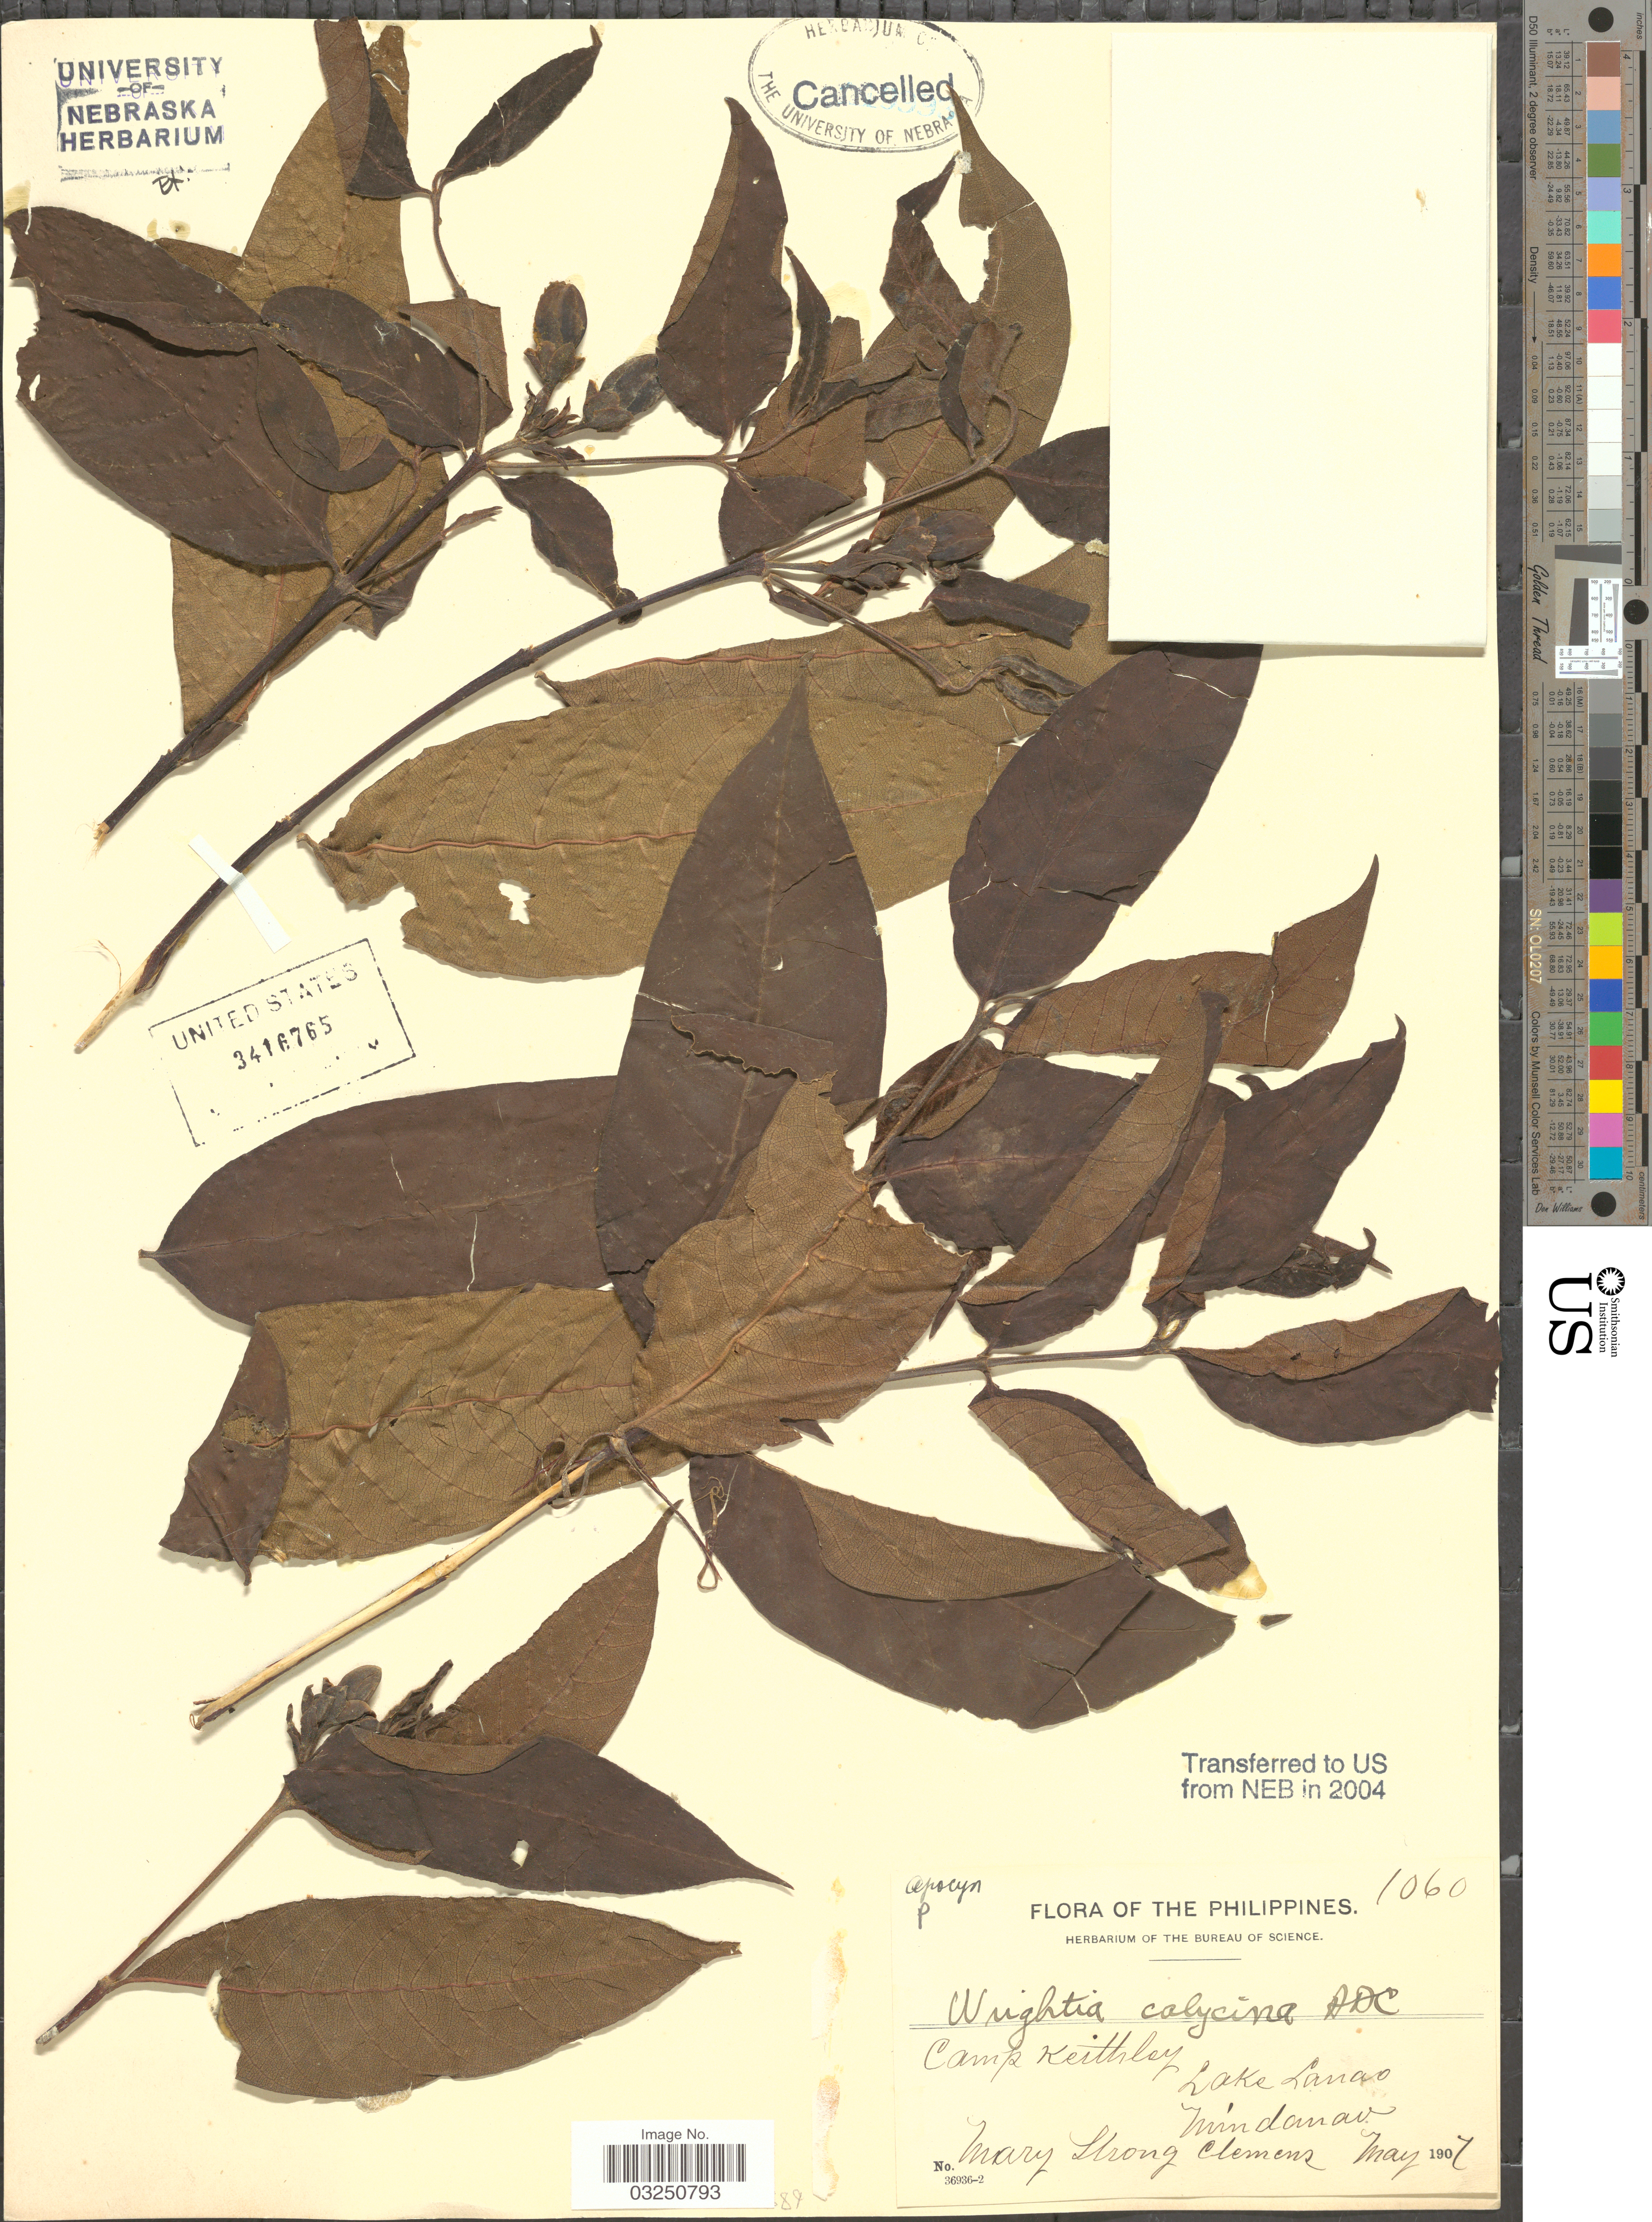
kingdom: Plantae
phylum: Tracheophyta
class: Magnoliopsida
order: Gentianales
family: Apocynaceae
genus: Wrightia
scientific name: Wrightia calycina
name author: DC.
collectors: M. S. Clemens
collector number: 1060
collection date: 1907-05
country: Philippines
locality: Camp Keithley, Lake Lanao, Mindanao.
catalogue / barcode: US 3416765